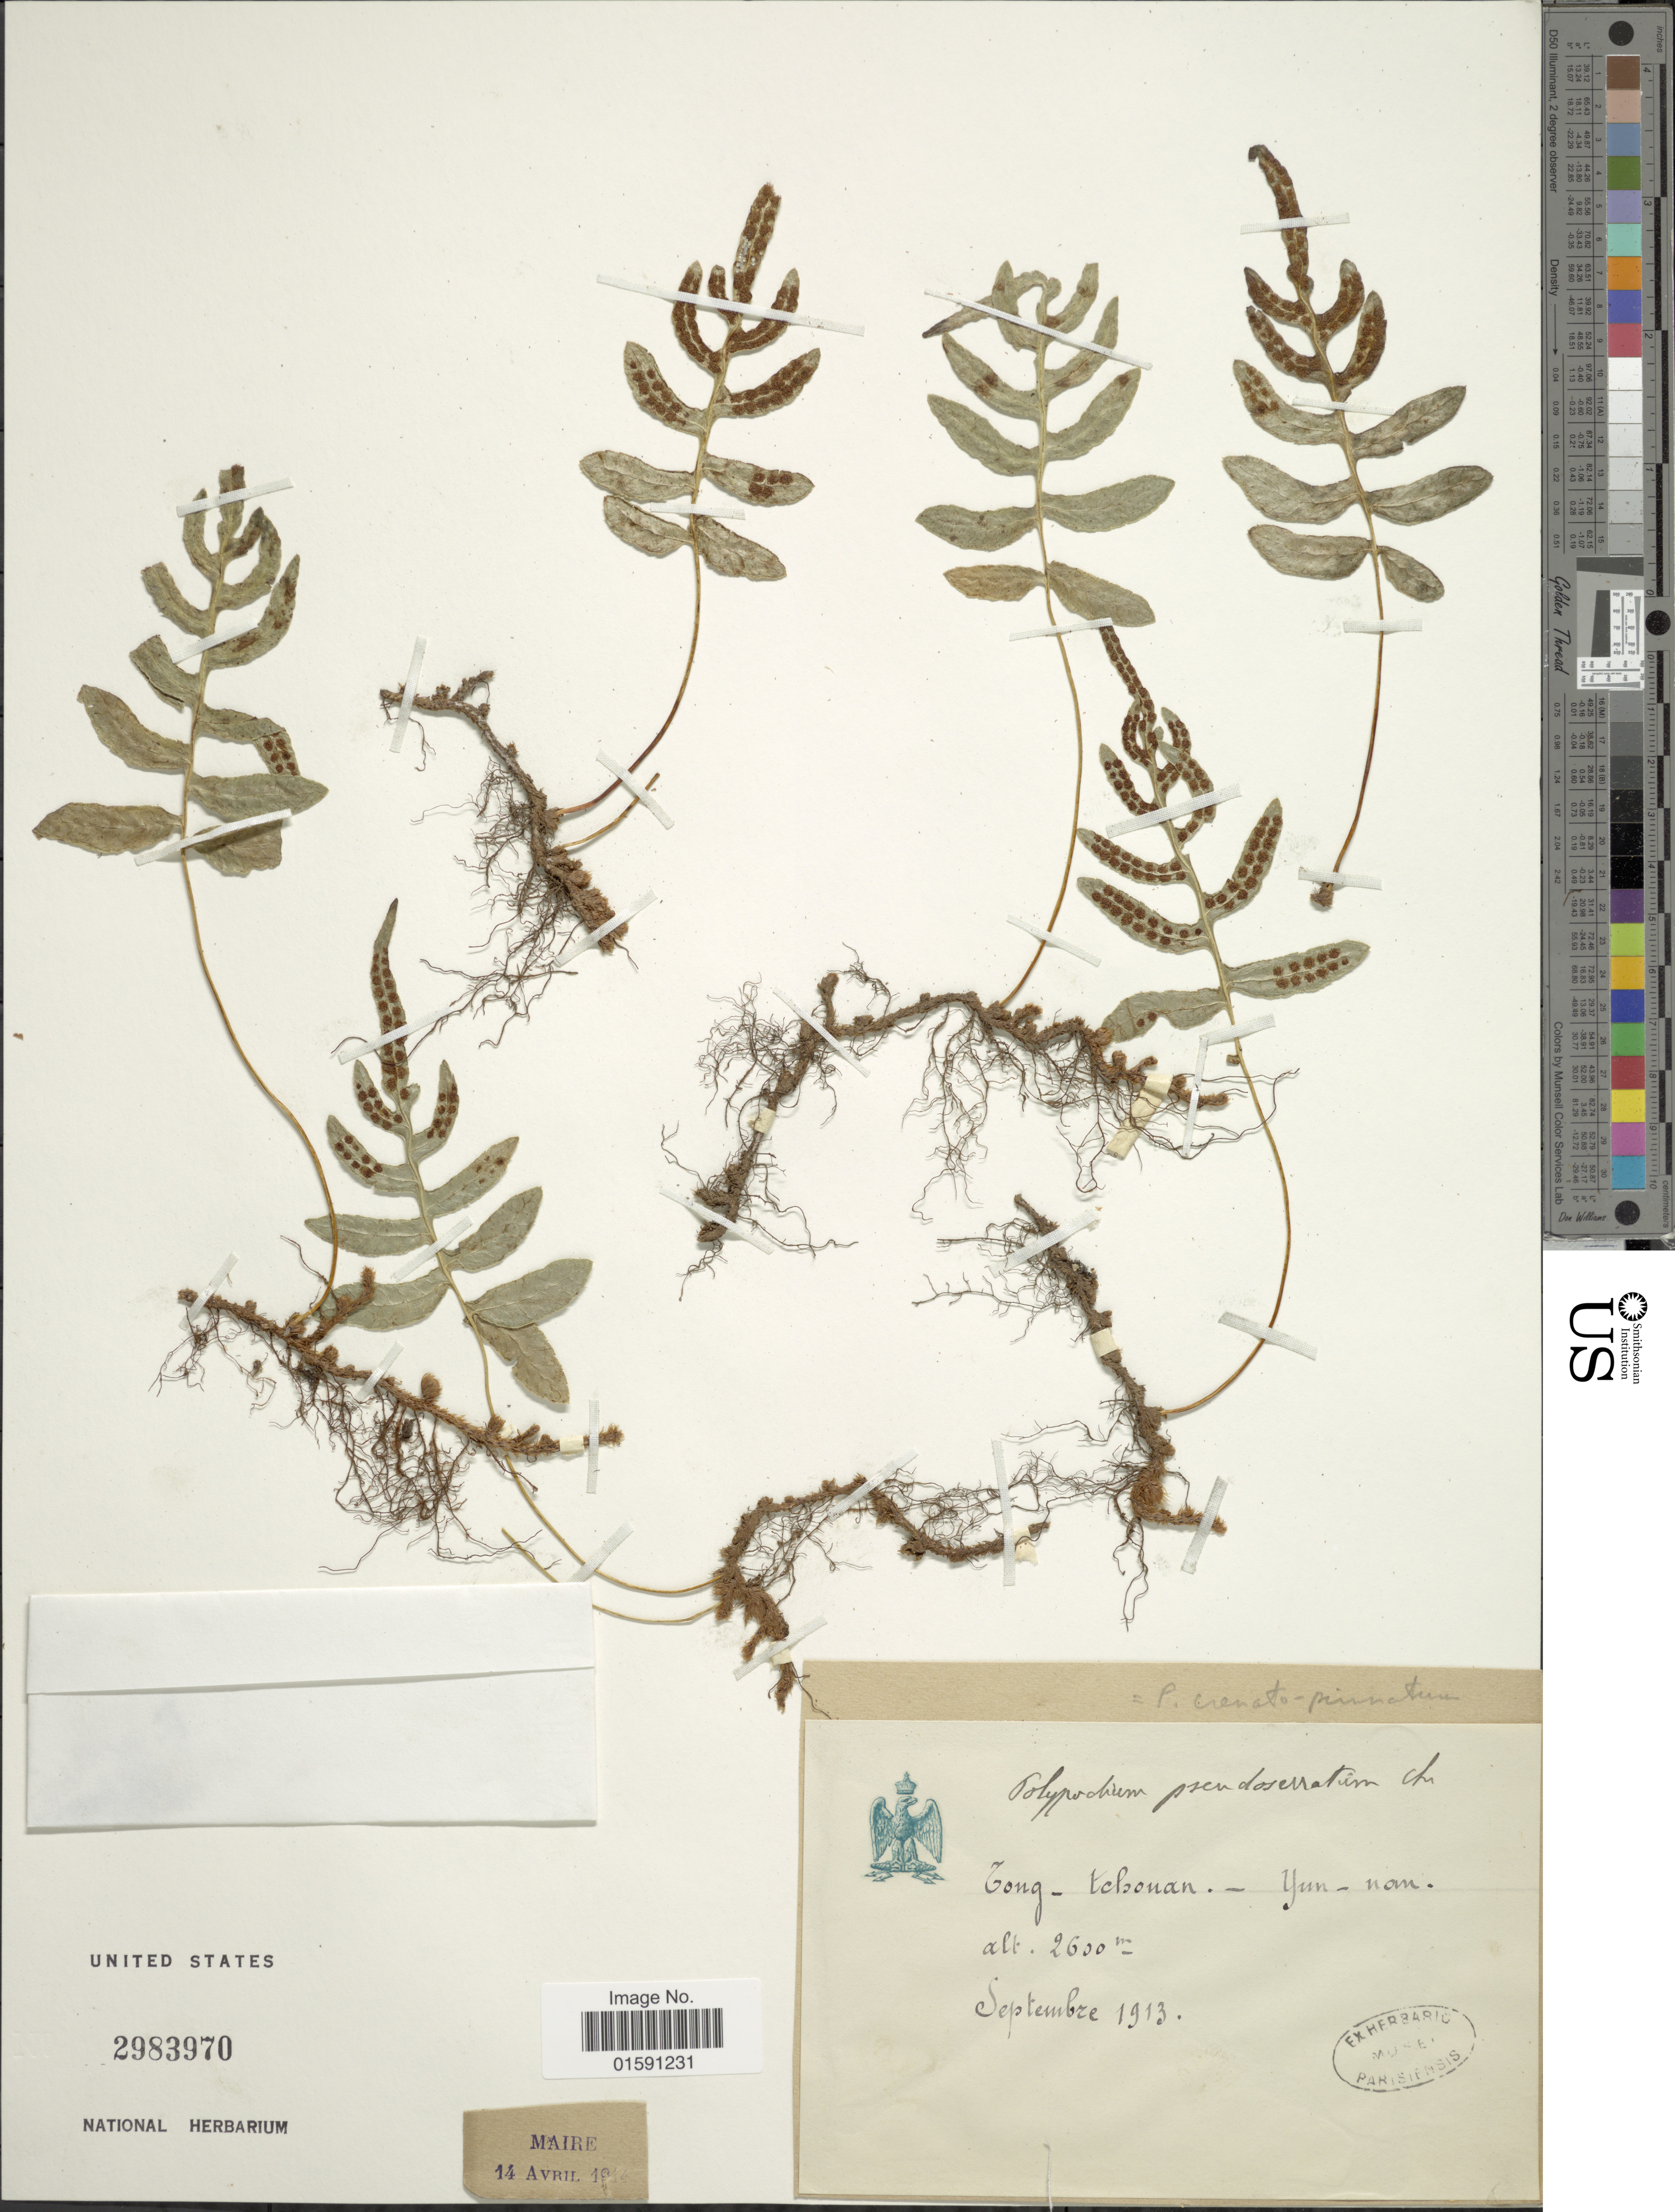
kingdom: Plantae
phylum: Tracheophyta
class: Polypodiopsida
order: Polypodiales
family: Polypodiaceae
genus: Selliguea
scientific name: Selliguea crenatopinnata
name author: (C.B. Clarke) S. L. Yu et al.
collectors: ex herb. Mus. Paris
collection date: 1913-09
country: China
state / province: Yunnan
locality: Tong - Tchonan, Yunnan [interpreted]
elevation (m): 2600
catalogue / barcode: US 2983970